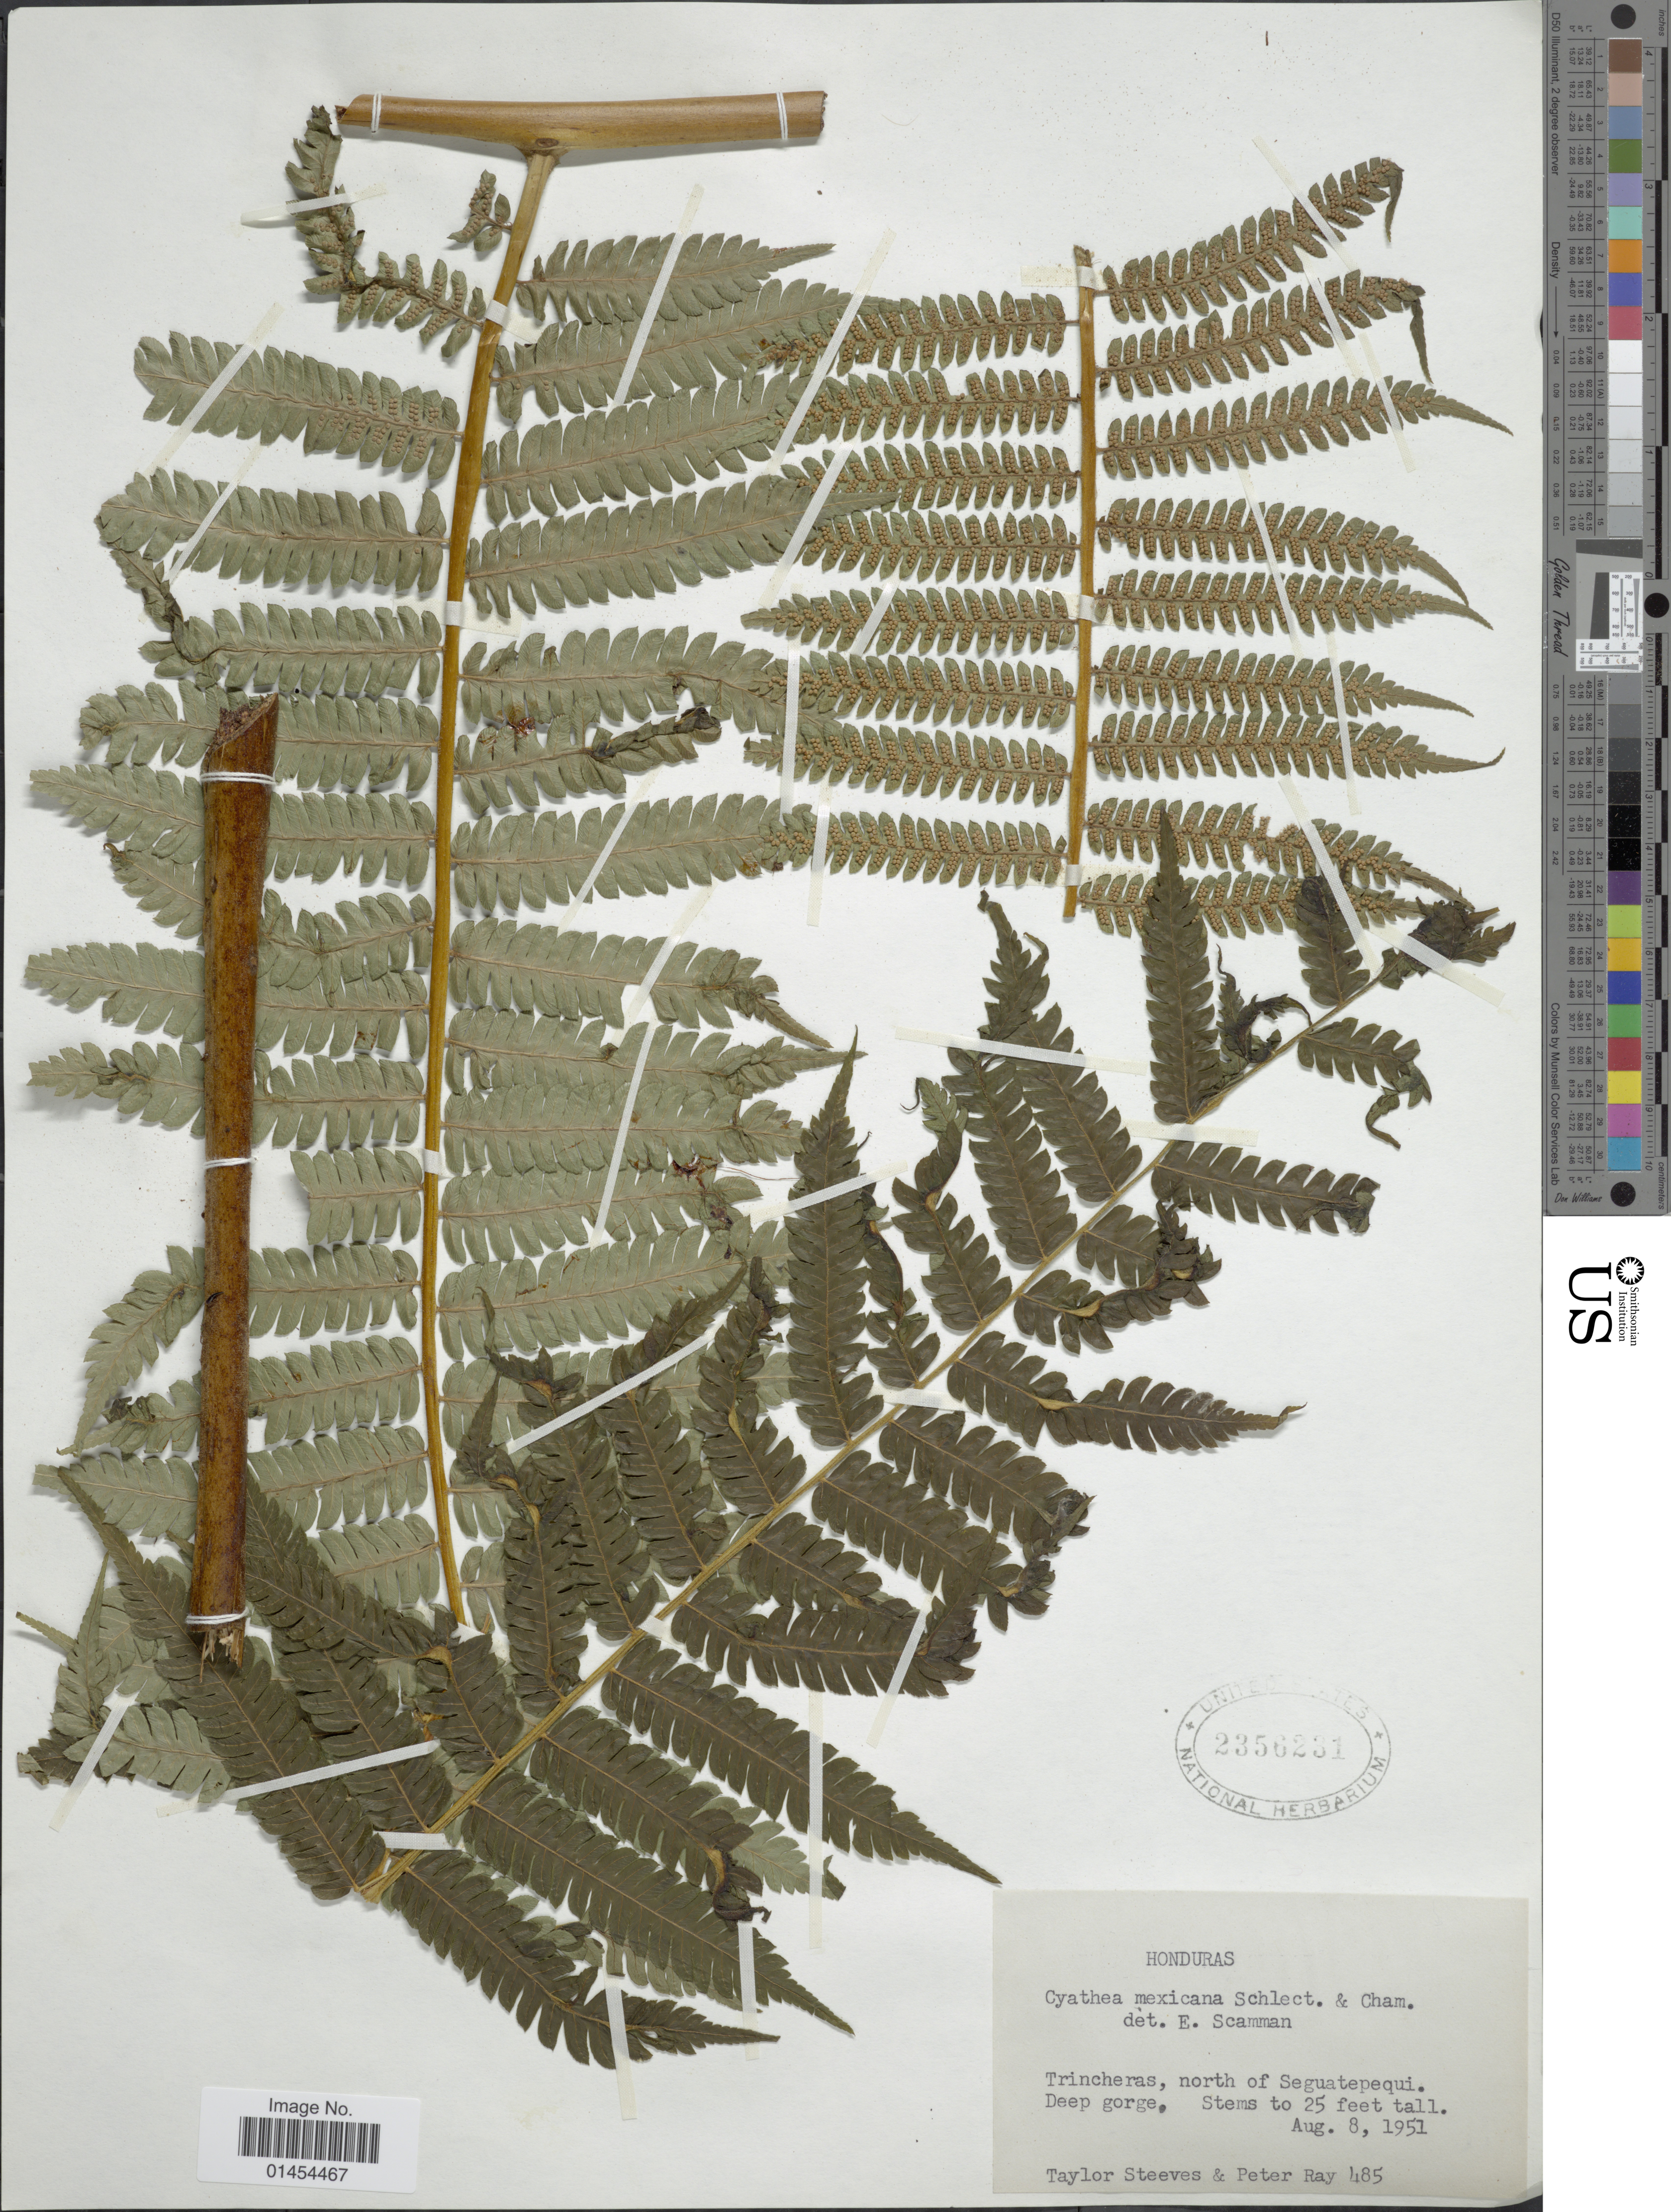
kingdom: Plantae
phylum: Tracheophyta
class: Polypodiopsida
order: Cyatheales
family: Cyatheaceae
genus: Alsophila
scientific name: Alsophila firma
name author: (Baker) D.S. Conant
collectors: T. Steeves & P. Ray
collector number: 485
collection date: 1951-08-08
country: Honduras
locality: Trincheras, north of Seguatepequi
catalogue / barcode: US 2356231